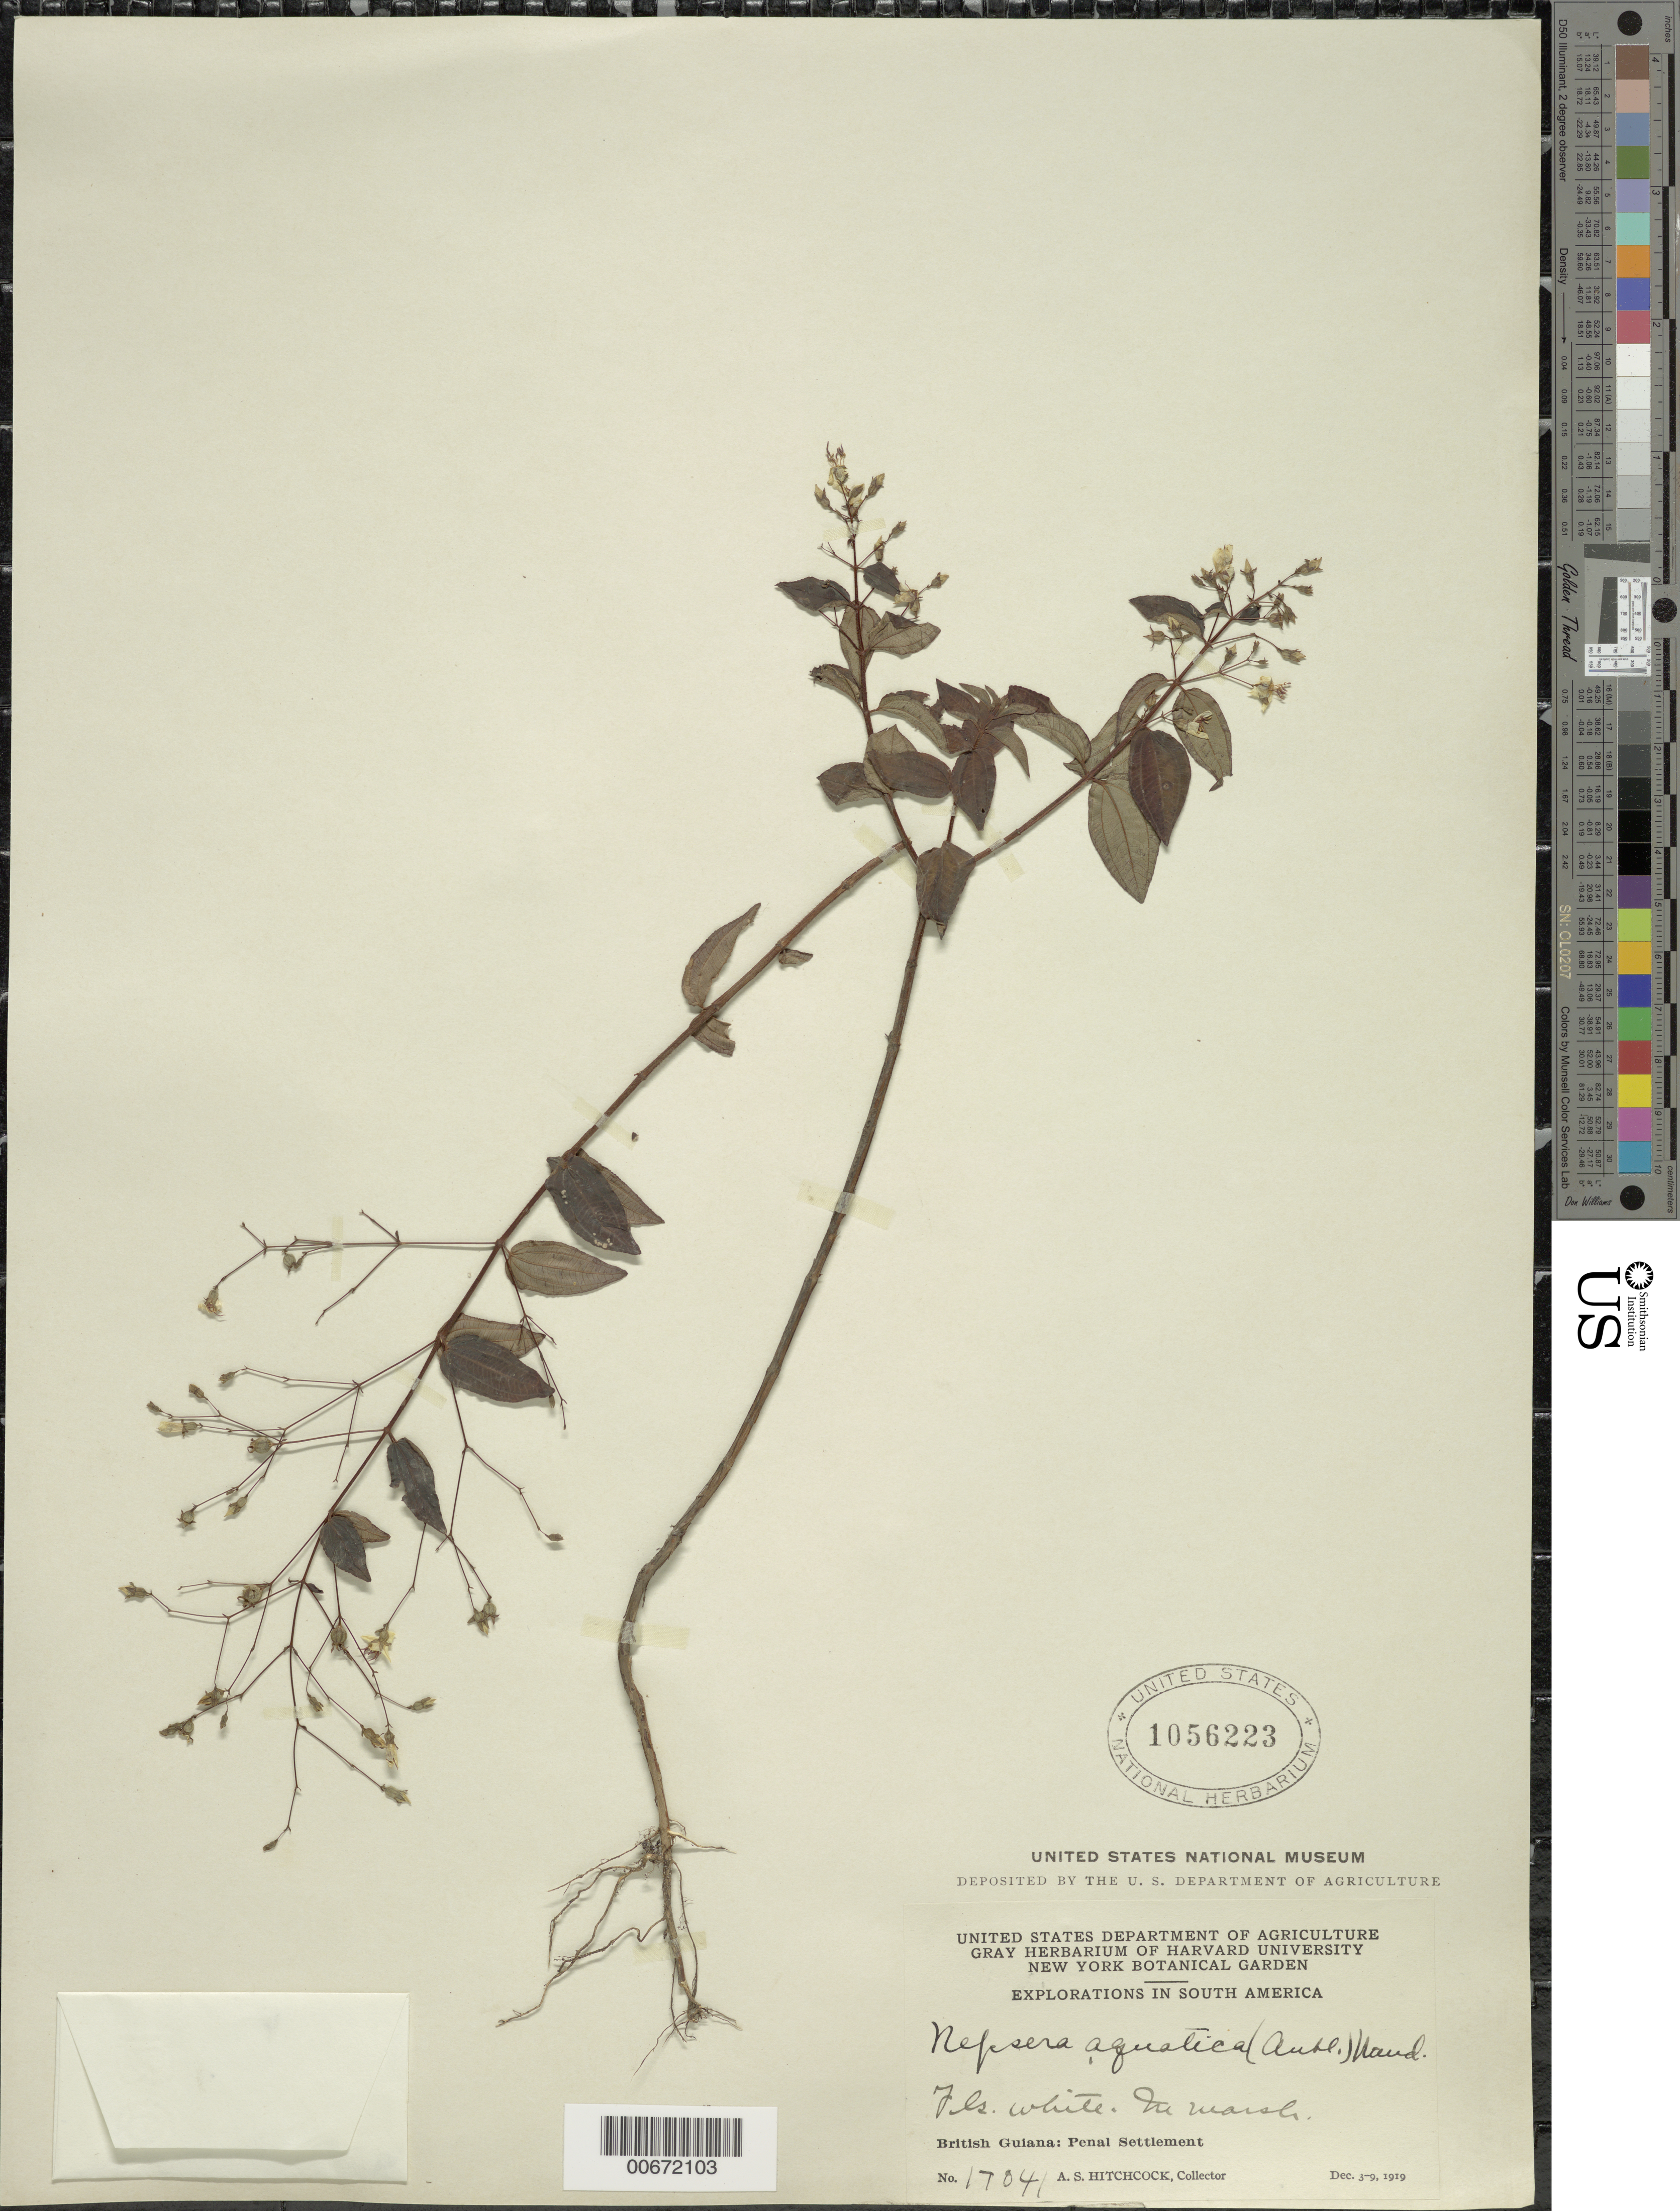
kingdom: Plantae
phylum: Tracheophyta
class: Magnoliopsida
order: Myrtales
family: Melastomataceae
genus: Nepsera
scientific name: Nepsera aquatica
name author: (Aubl.) Naudin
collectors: A. S. Hitchcock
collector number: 17041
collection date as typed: Dec. 3-9, 1919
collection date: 1919-12-03/1919-12-09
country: Guyana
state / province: Cuyuni-Mazaruni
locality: Penal Settlement, on W side of Essequibo River, near mouth of Mazaruni River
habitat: Marsh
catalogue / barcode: US 1056223